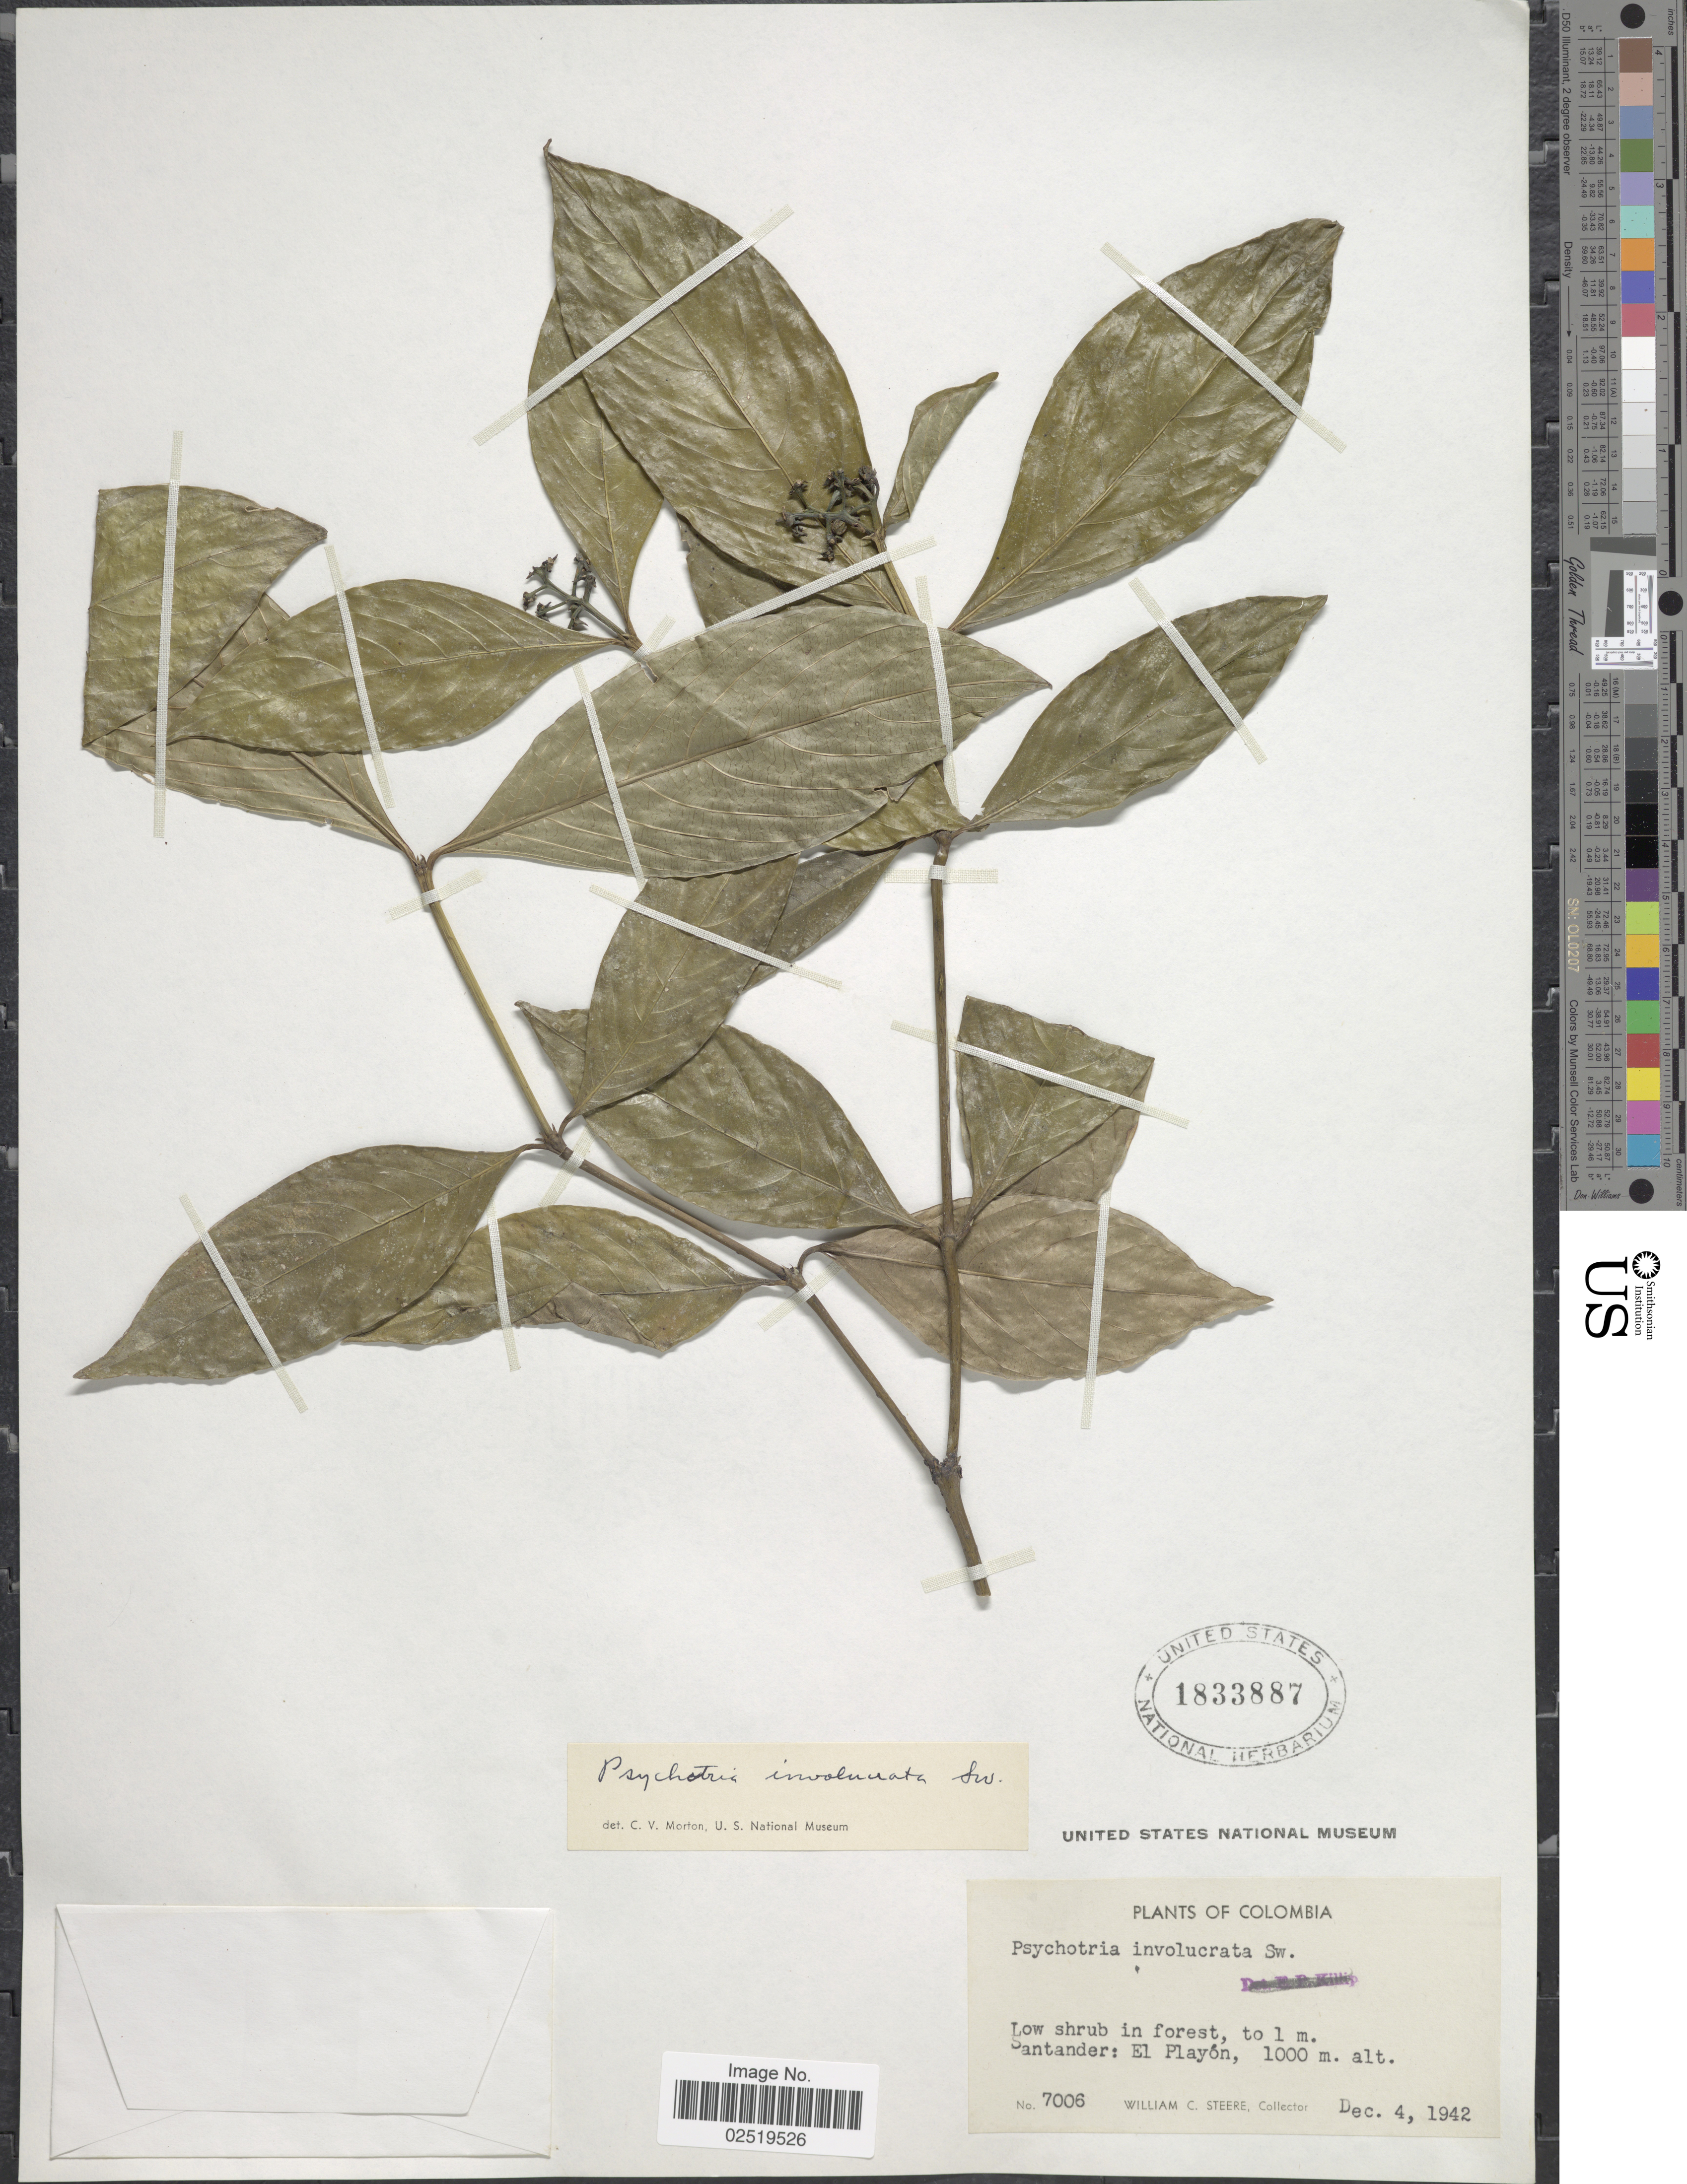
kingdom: Plantae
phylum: Tracheophyta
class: Magnoliopsida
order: Gentianales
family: Rubiaceae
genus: Psychotria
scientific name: Psychotria involucrata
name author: Sw.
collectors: W. C. Steere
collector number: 7006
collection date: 1942-12-04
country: Colombia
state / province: Santander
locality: Low shrub in forest, El Playon.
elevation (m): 1000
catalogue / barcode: US 1833887